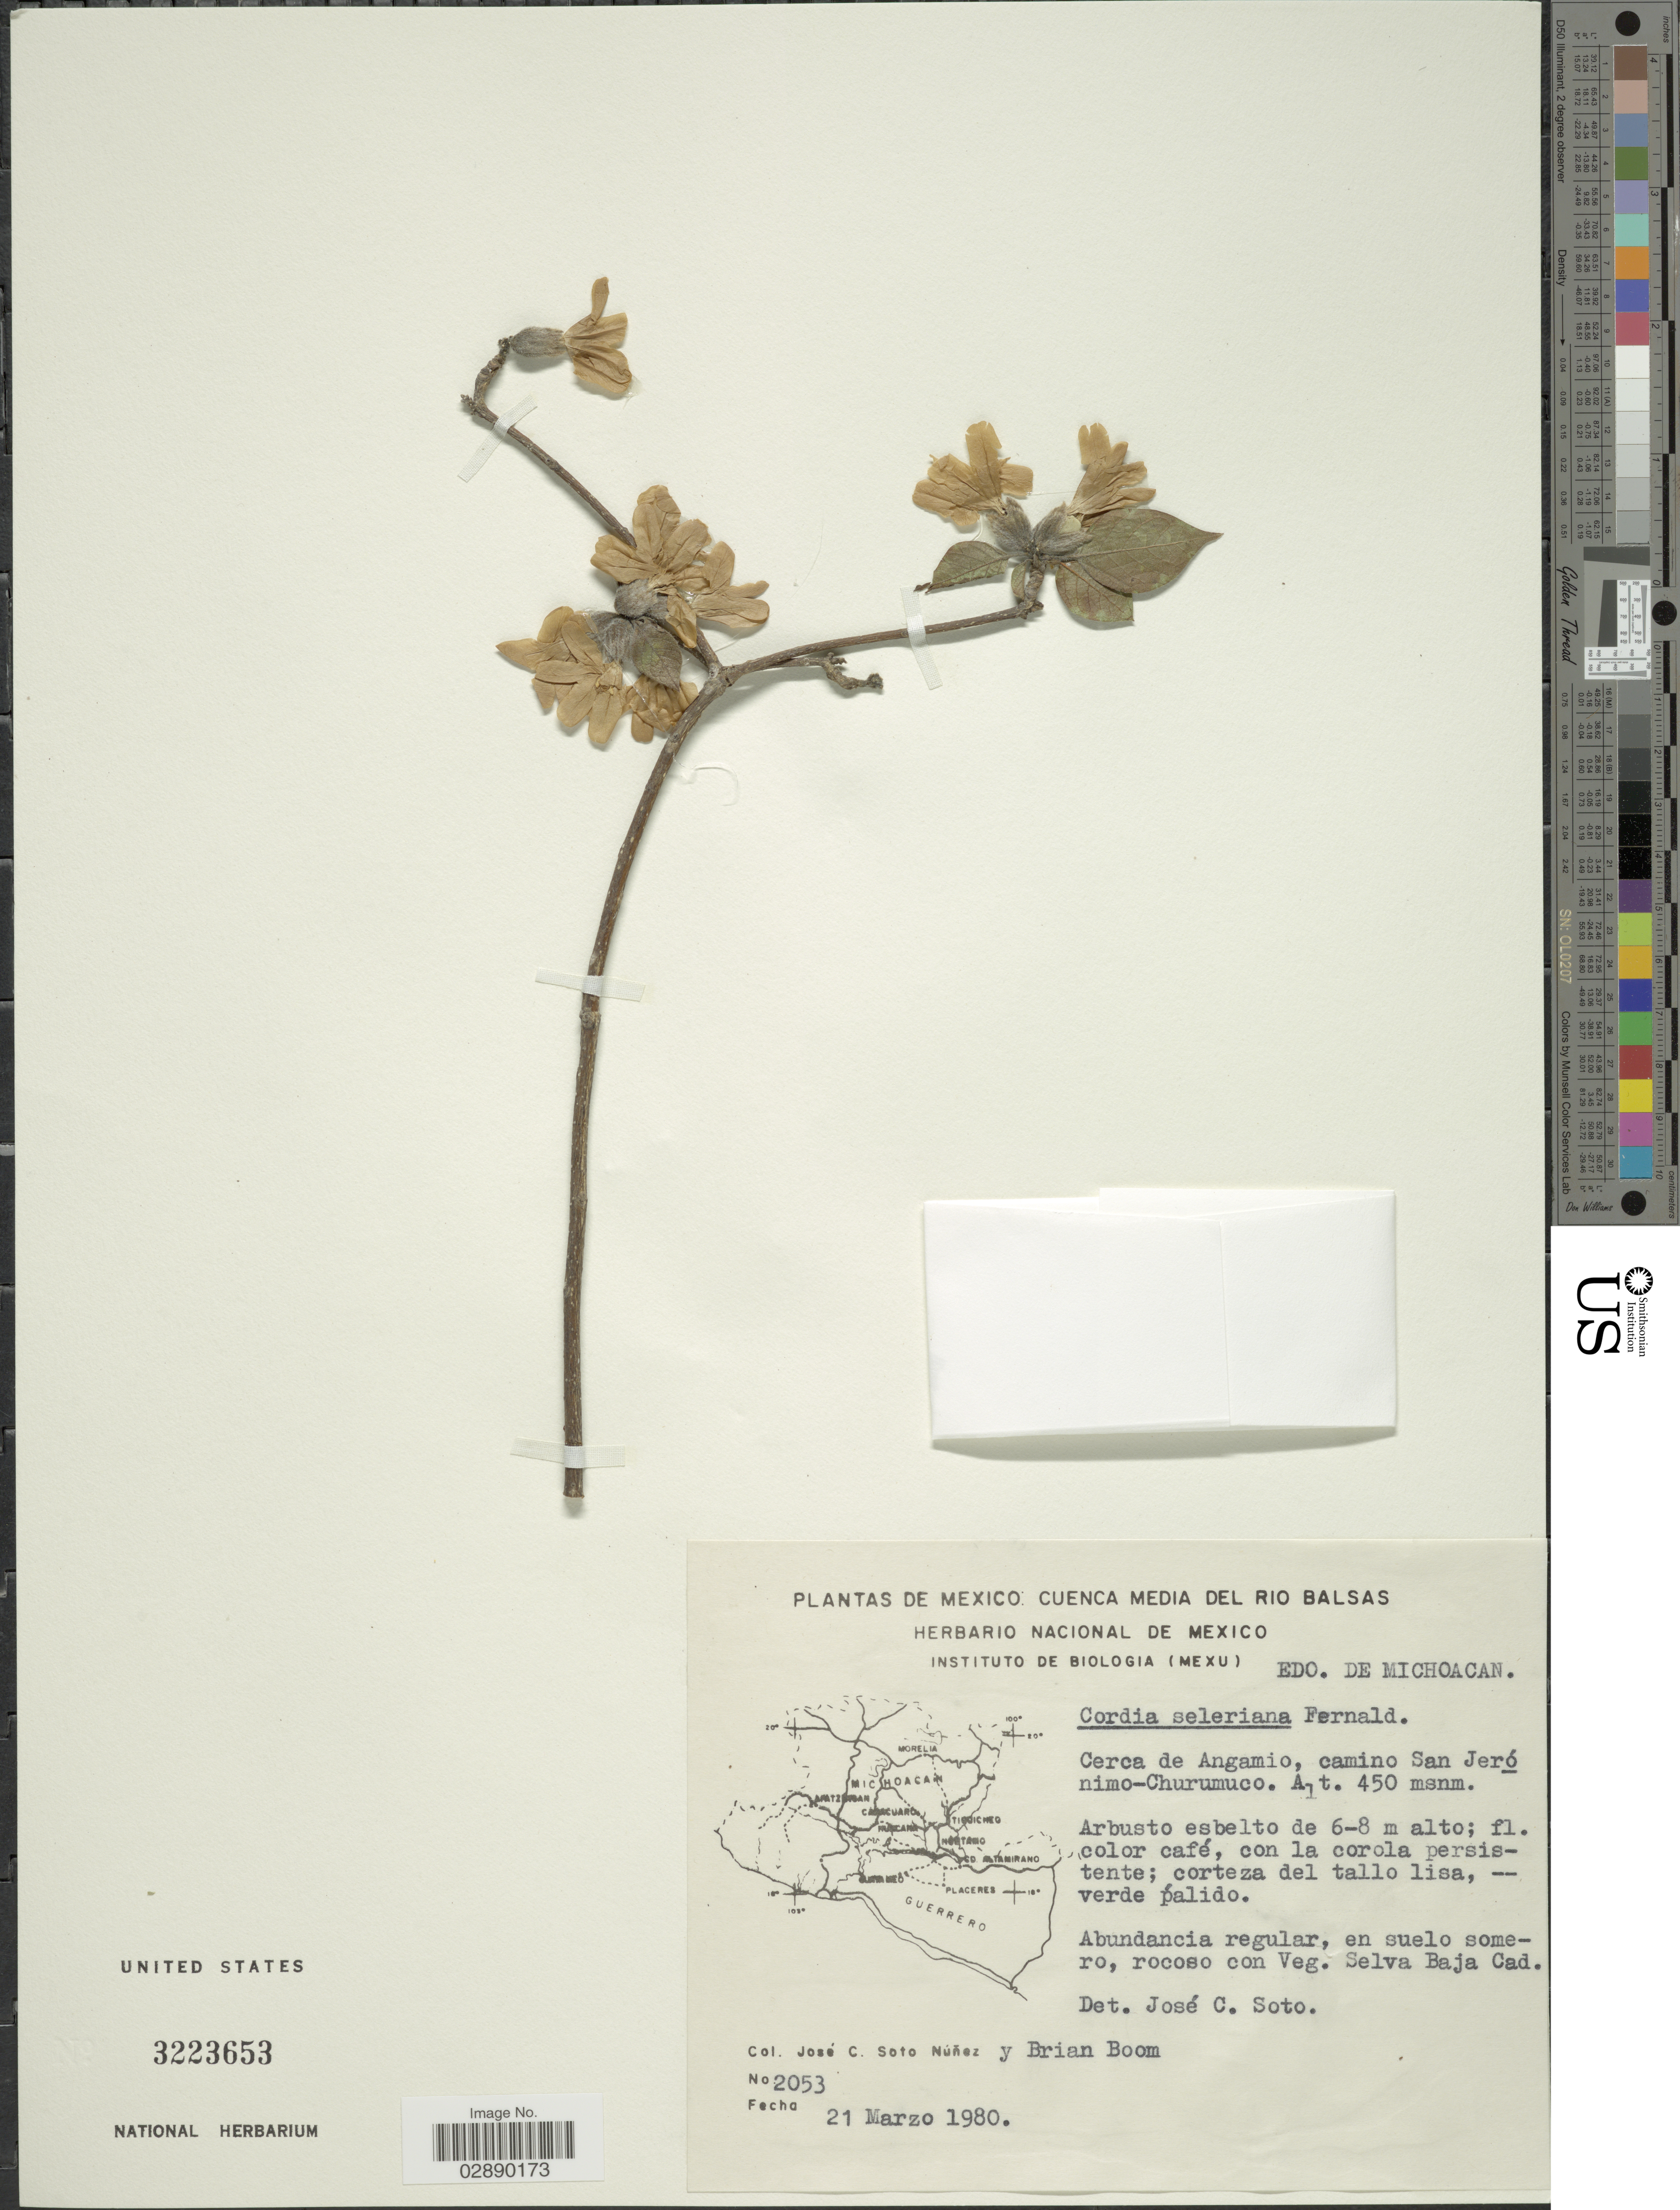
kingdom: Plantae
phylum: Tracheophyta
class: Magnoliopsida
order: Boraginales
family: Cordiaceae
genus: Cordia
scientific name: Cordia seleriana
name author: Fernald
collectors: J. Soto & B. M. Boom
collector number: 2053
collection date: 1980-03-21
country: Mexico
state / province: Michoacán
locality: Cuenca Media del Rio Balsas. Edo. de Michoacan. Cerca de Angamio, camino San Jerónimo-Churumuco.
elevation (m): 450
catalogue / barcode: US 3223653